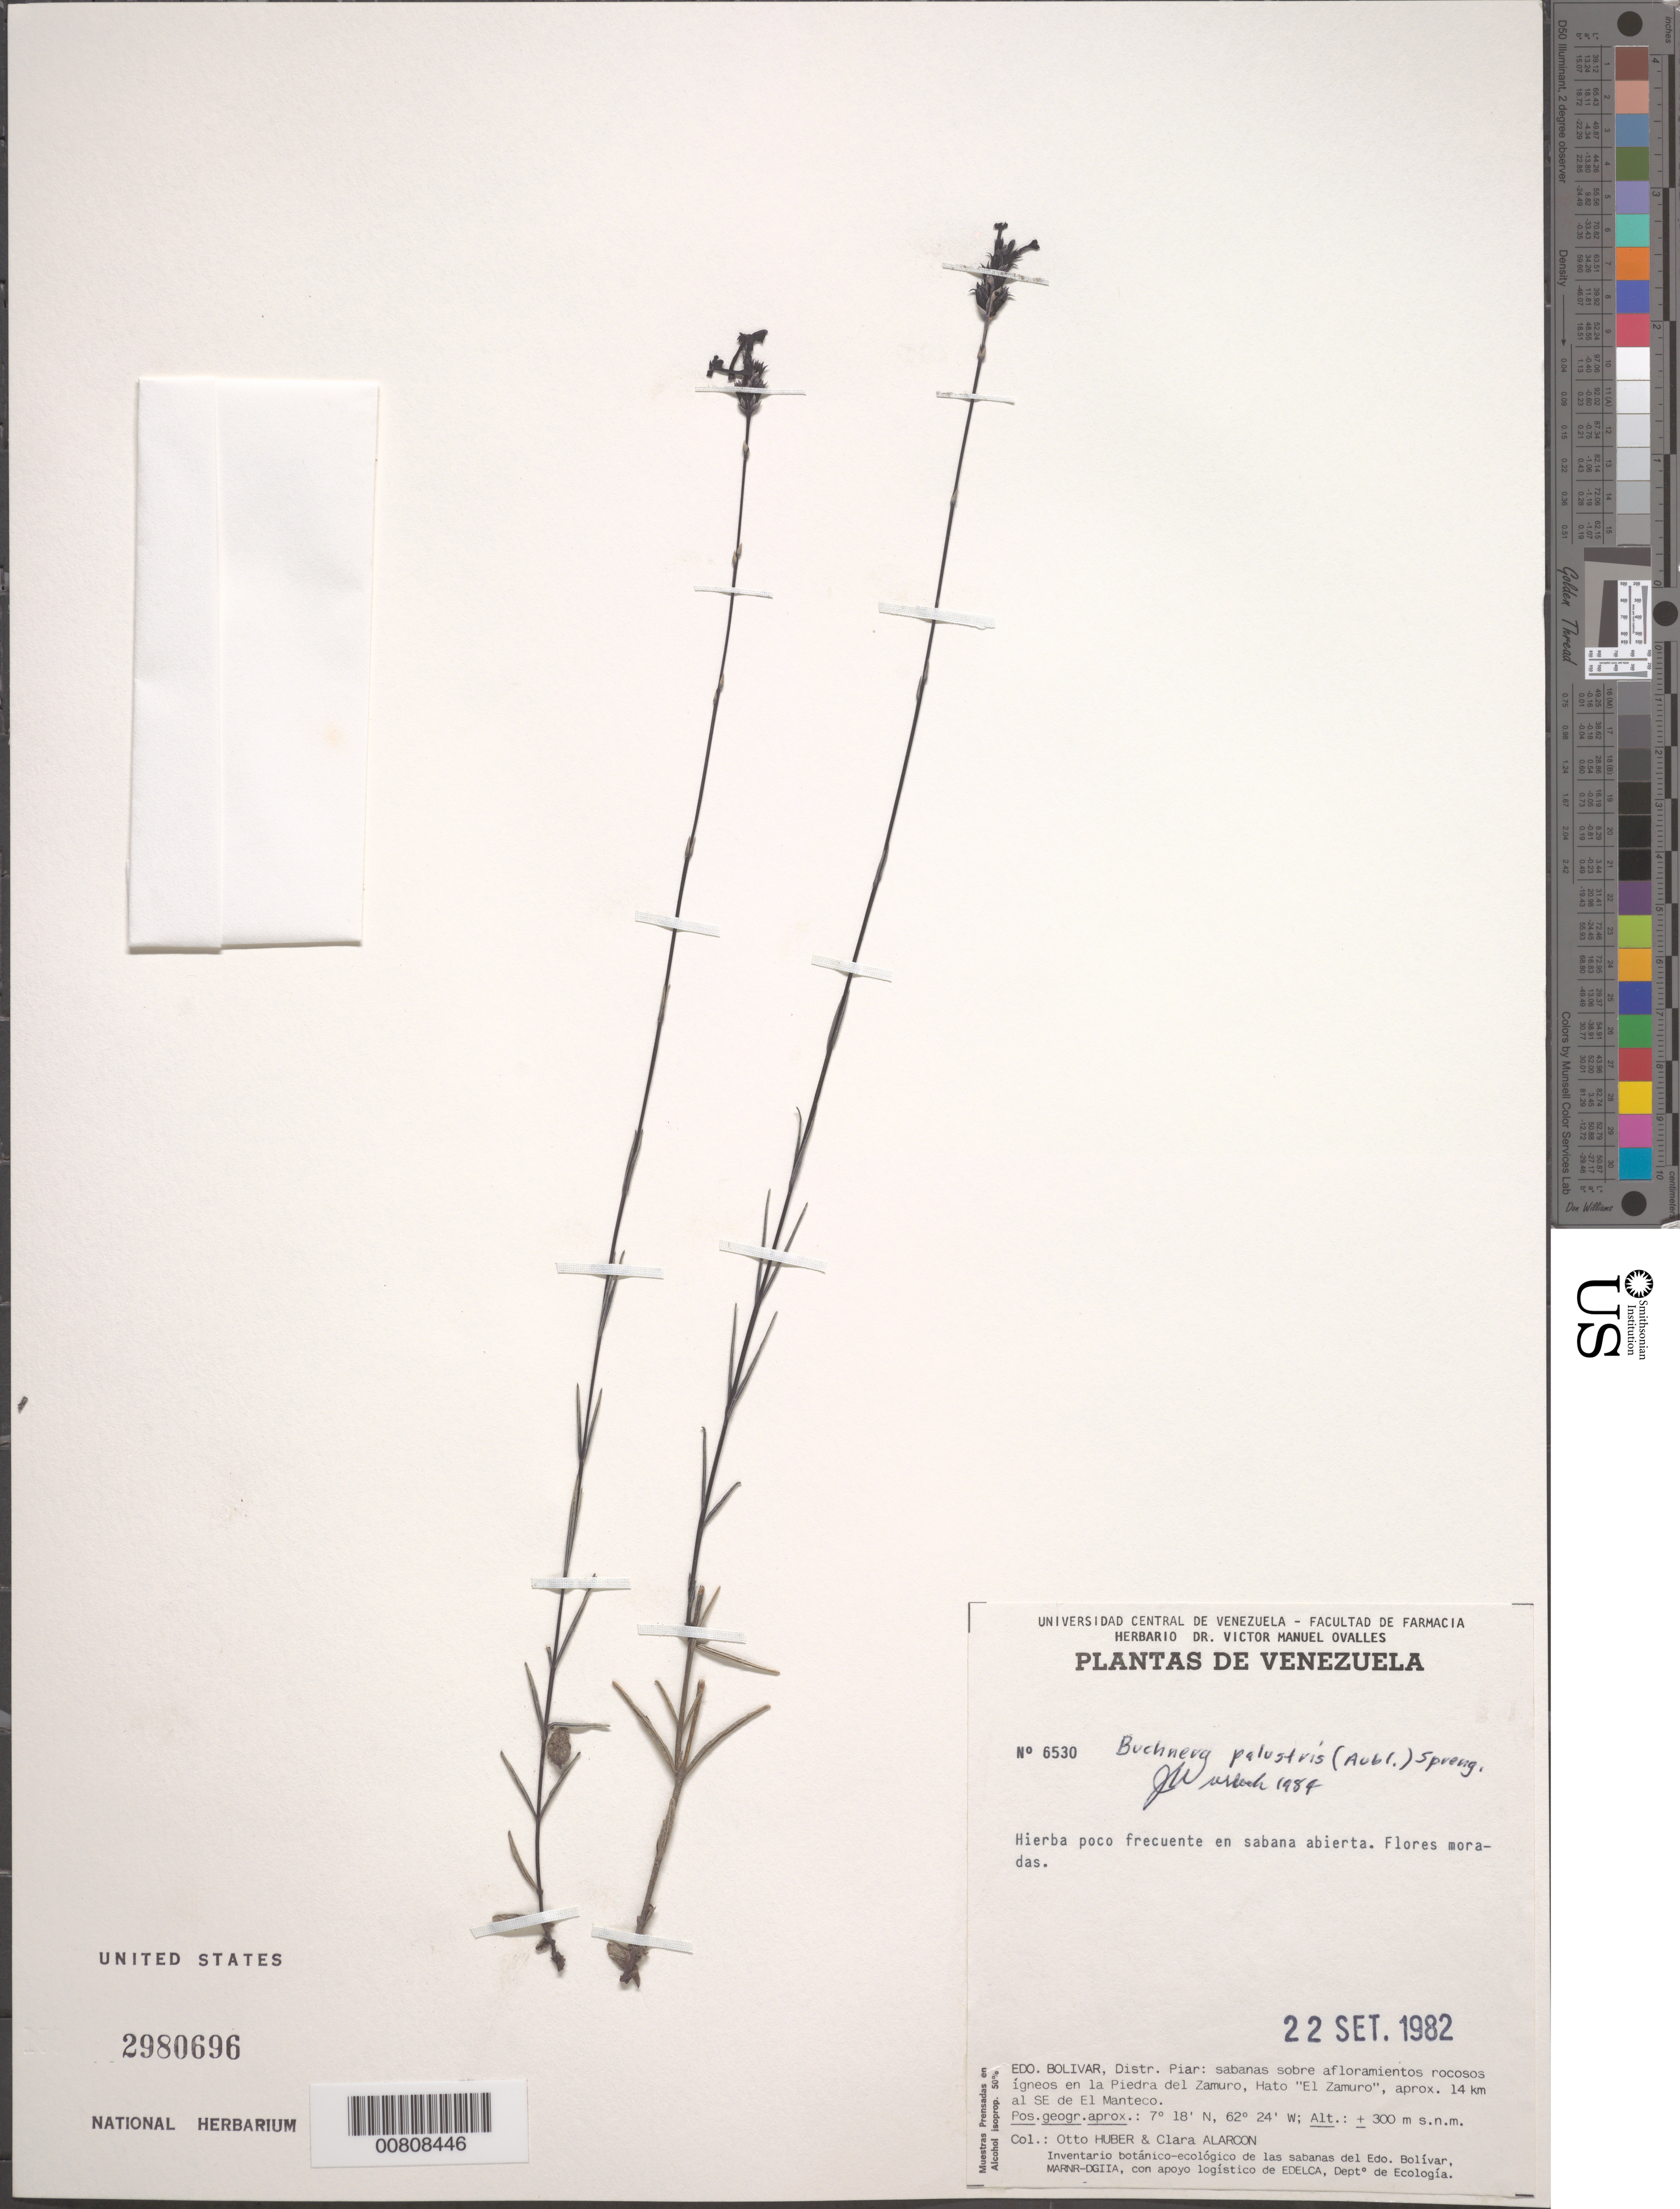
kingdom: Plantae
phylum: Tracheophyta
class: Magnoliopsida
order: Lamiales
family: Orobanchaceae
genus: Buchnera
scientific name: Buchnera palustris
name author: (Aubl.) Spreng.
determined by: Wurdack, John J., (US), US (UNITED STATES)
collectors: O. Huber & C. Alarcon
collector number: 6530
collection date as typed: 22-Sep-82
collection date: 1982-09-22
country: Venezuela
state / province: Bolívar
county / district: Piar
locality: Piedra del Zamuro, Hato "El Zamuro", aprox. 14 km SE de El Manteco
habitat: Sabana abierta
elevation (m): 300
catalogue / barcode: US 2980696